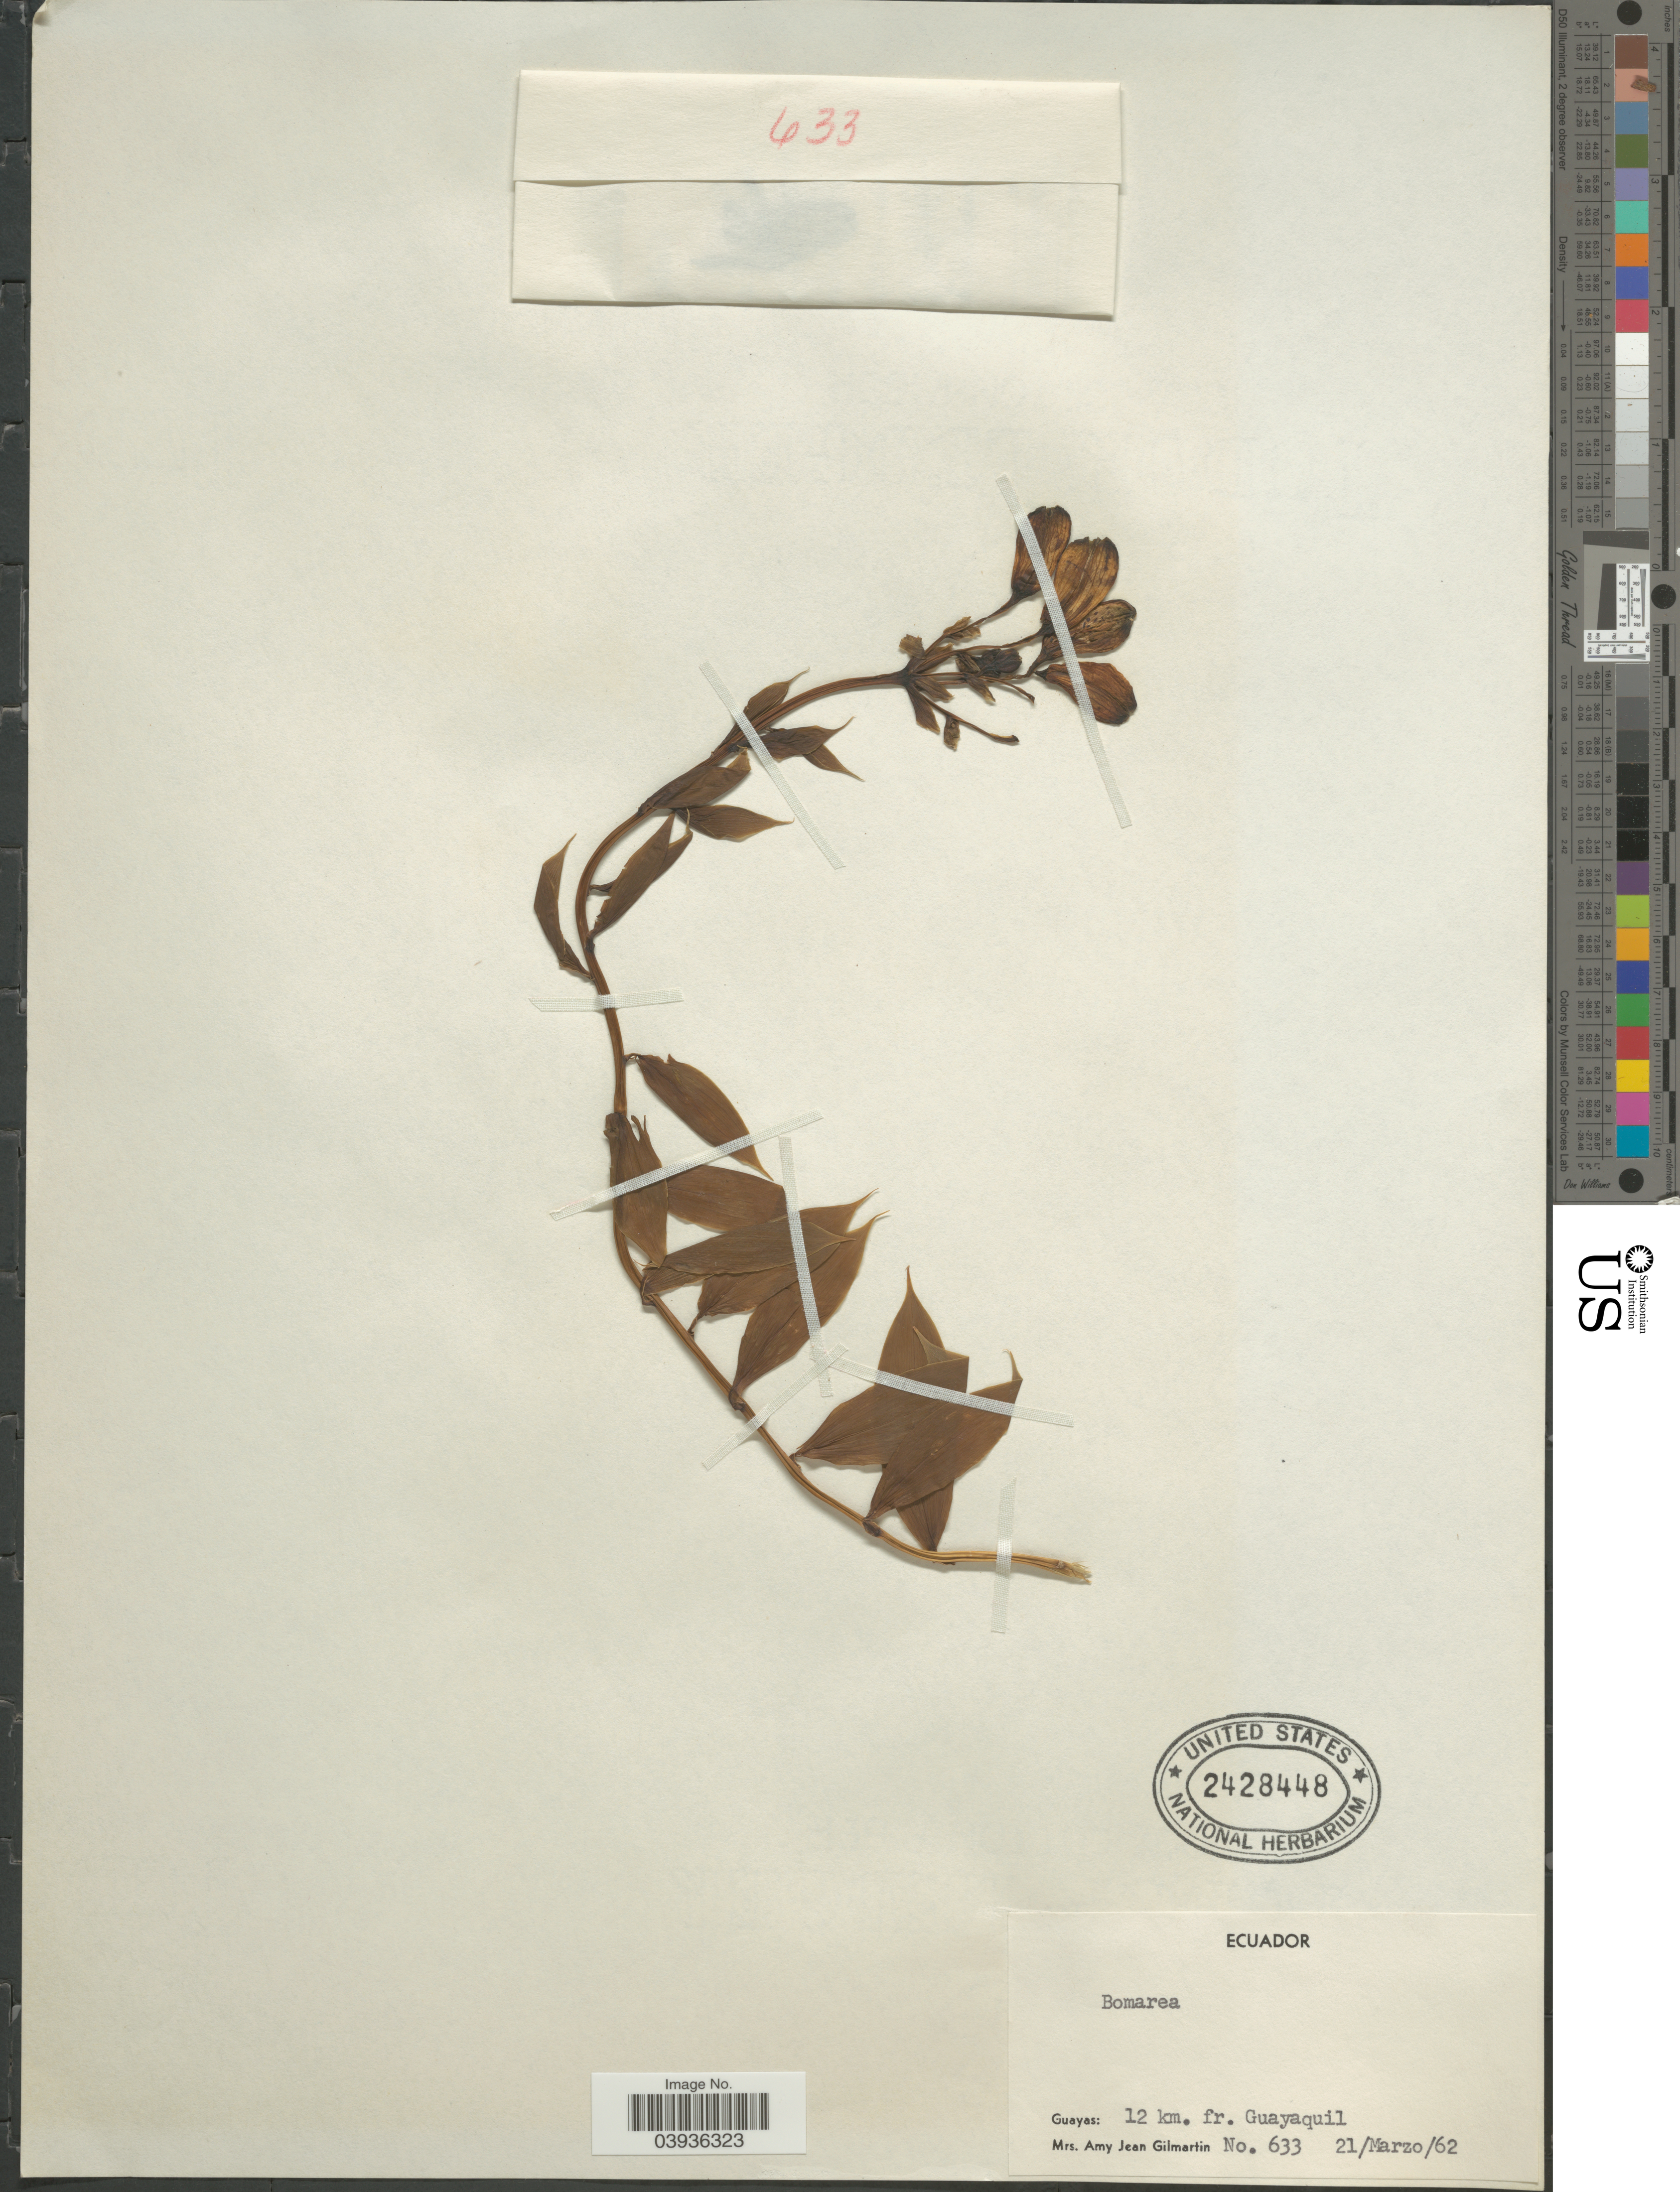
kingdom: Plantae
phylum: Tracheophyta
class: Liliopsida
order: Liliales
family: Alstroemeriaceae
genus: Bomarea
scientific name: Bomarea sp.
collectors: A. J. Gilmartin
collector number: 633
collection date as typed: Transcribed d/m/y: 21/3/62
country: Ecuador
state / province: Guayas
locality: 12 km. fr. Guayaquil.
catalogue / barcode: US 2428448